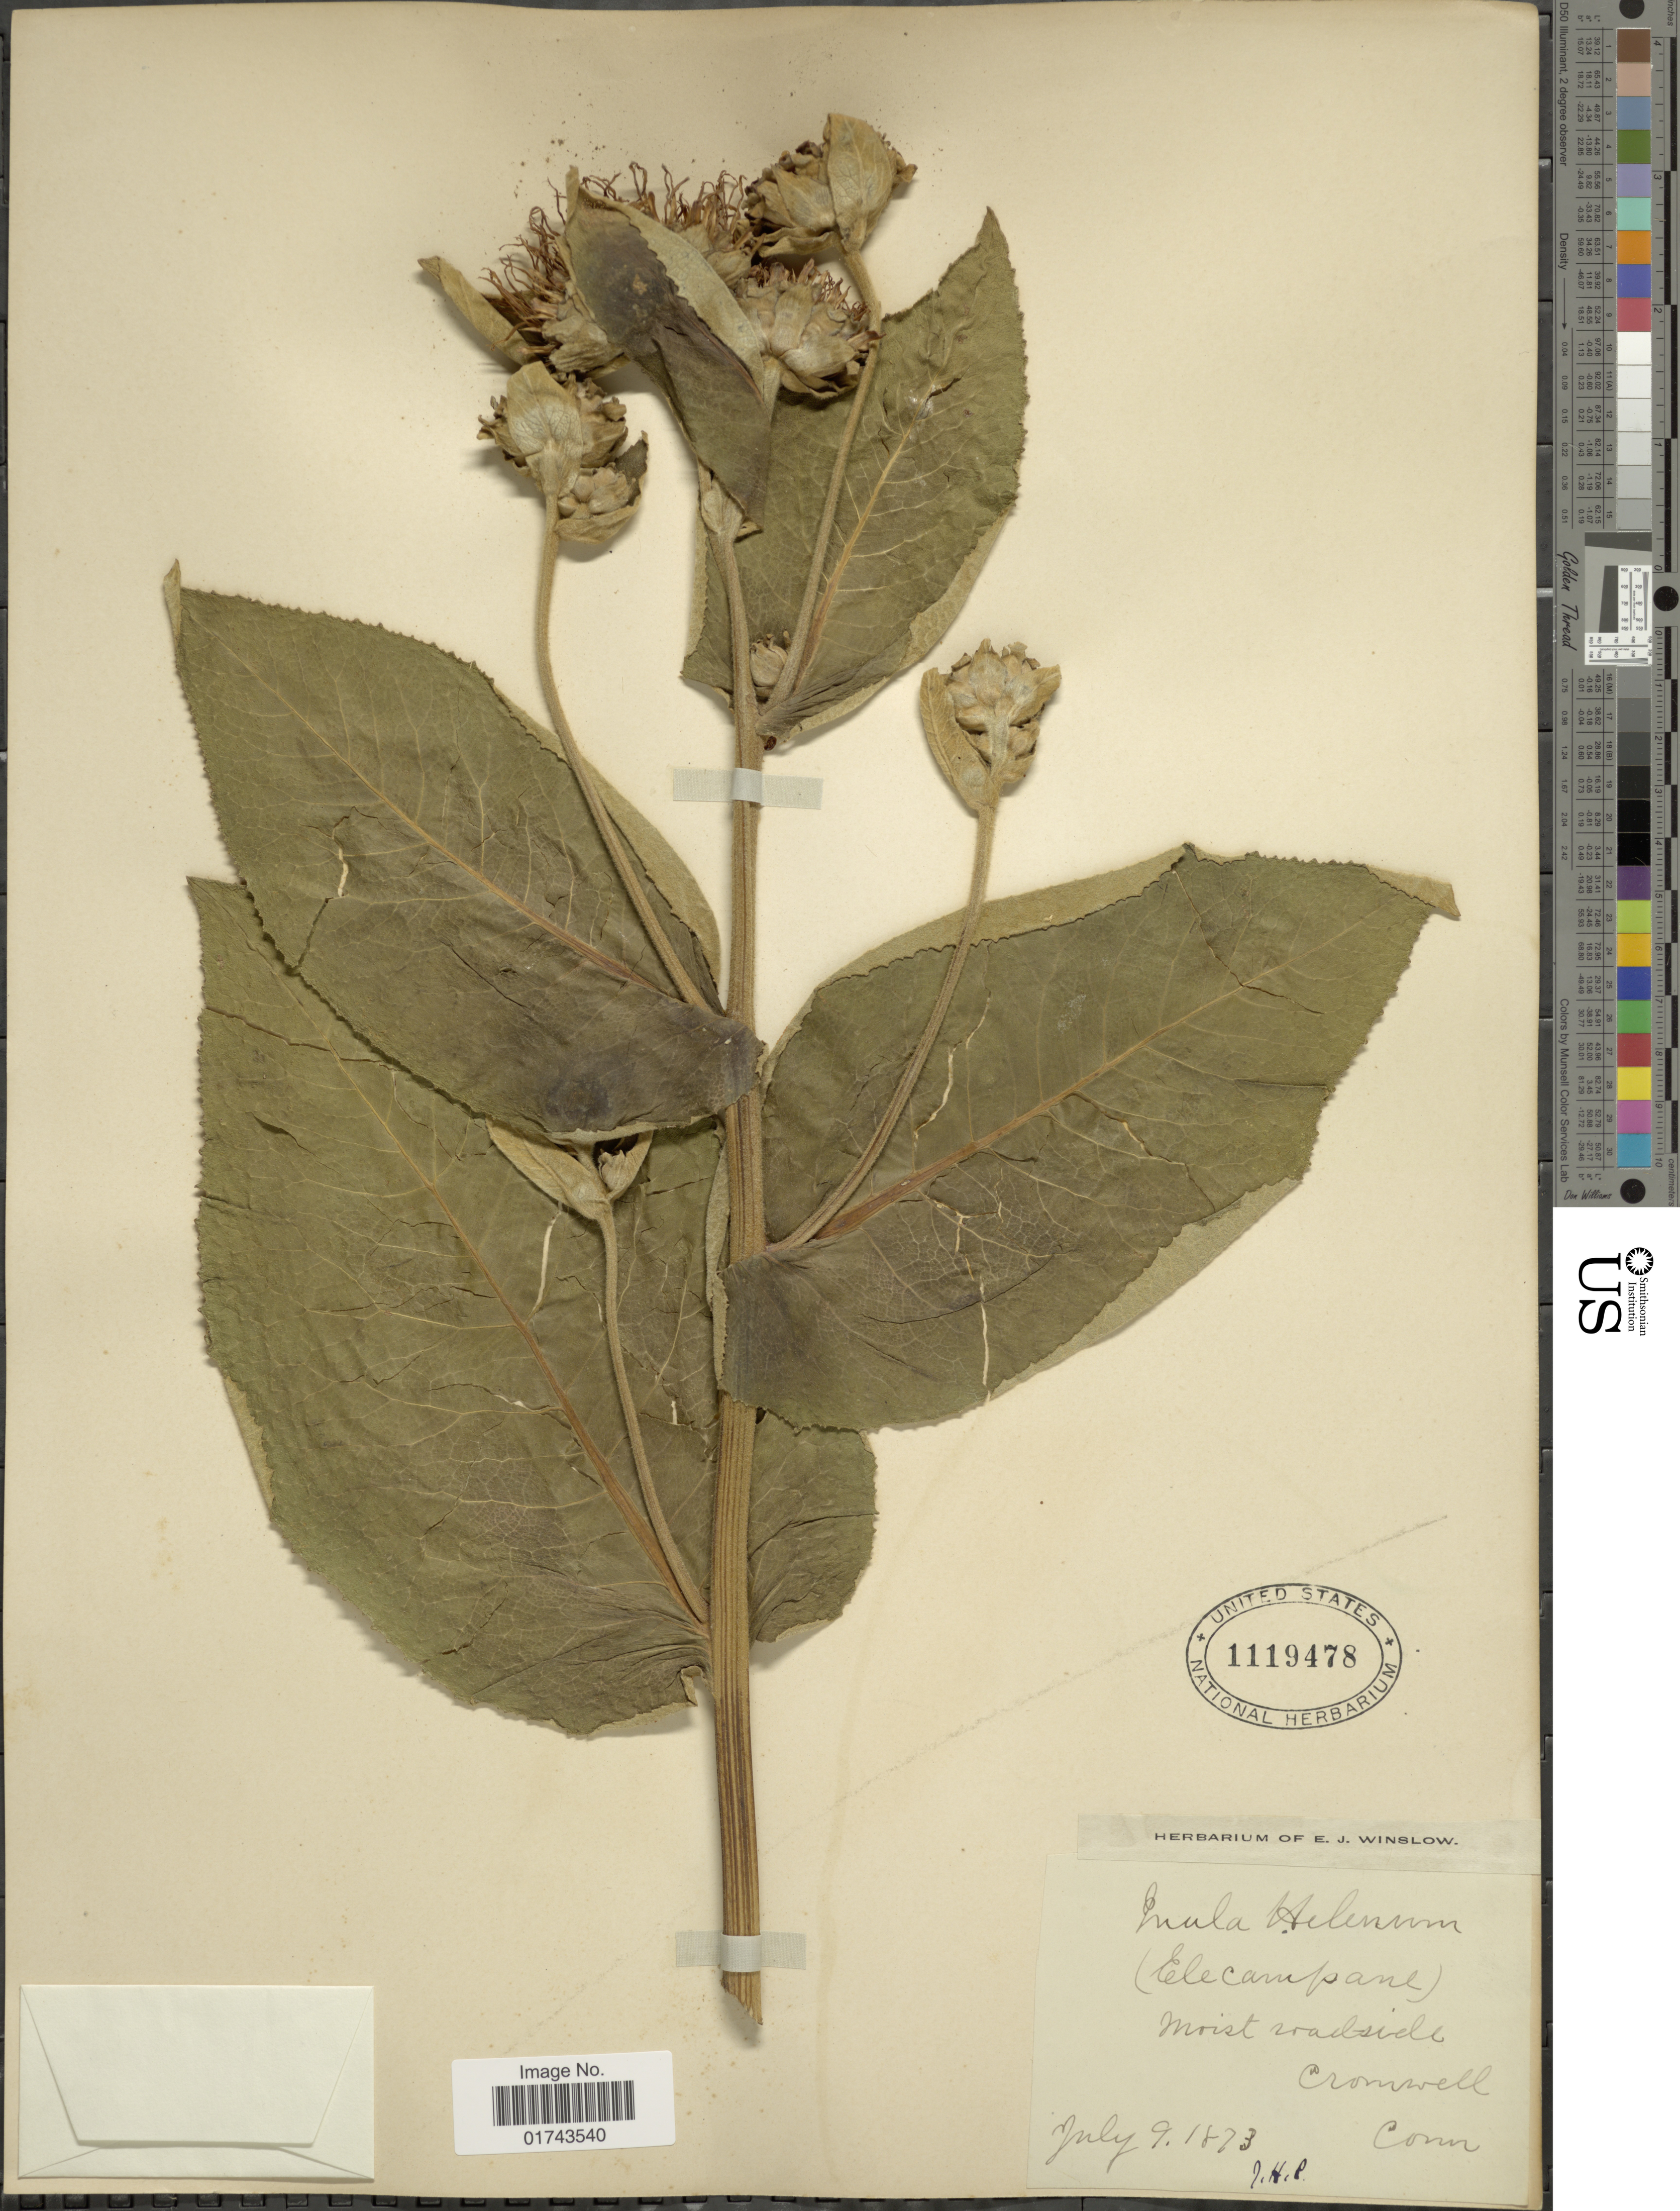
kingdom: Plantae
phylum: Tracheophyta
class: Magnoliopsida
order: Asterales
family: Asteraceae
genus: Inula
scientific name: Inula helenium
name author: L.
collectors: J. H. C.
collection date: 1873-07-09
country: United States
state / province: Connecticut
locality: Cromwell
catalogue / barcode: US 1119478